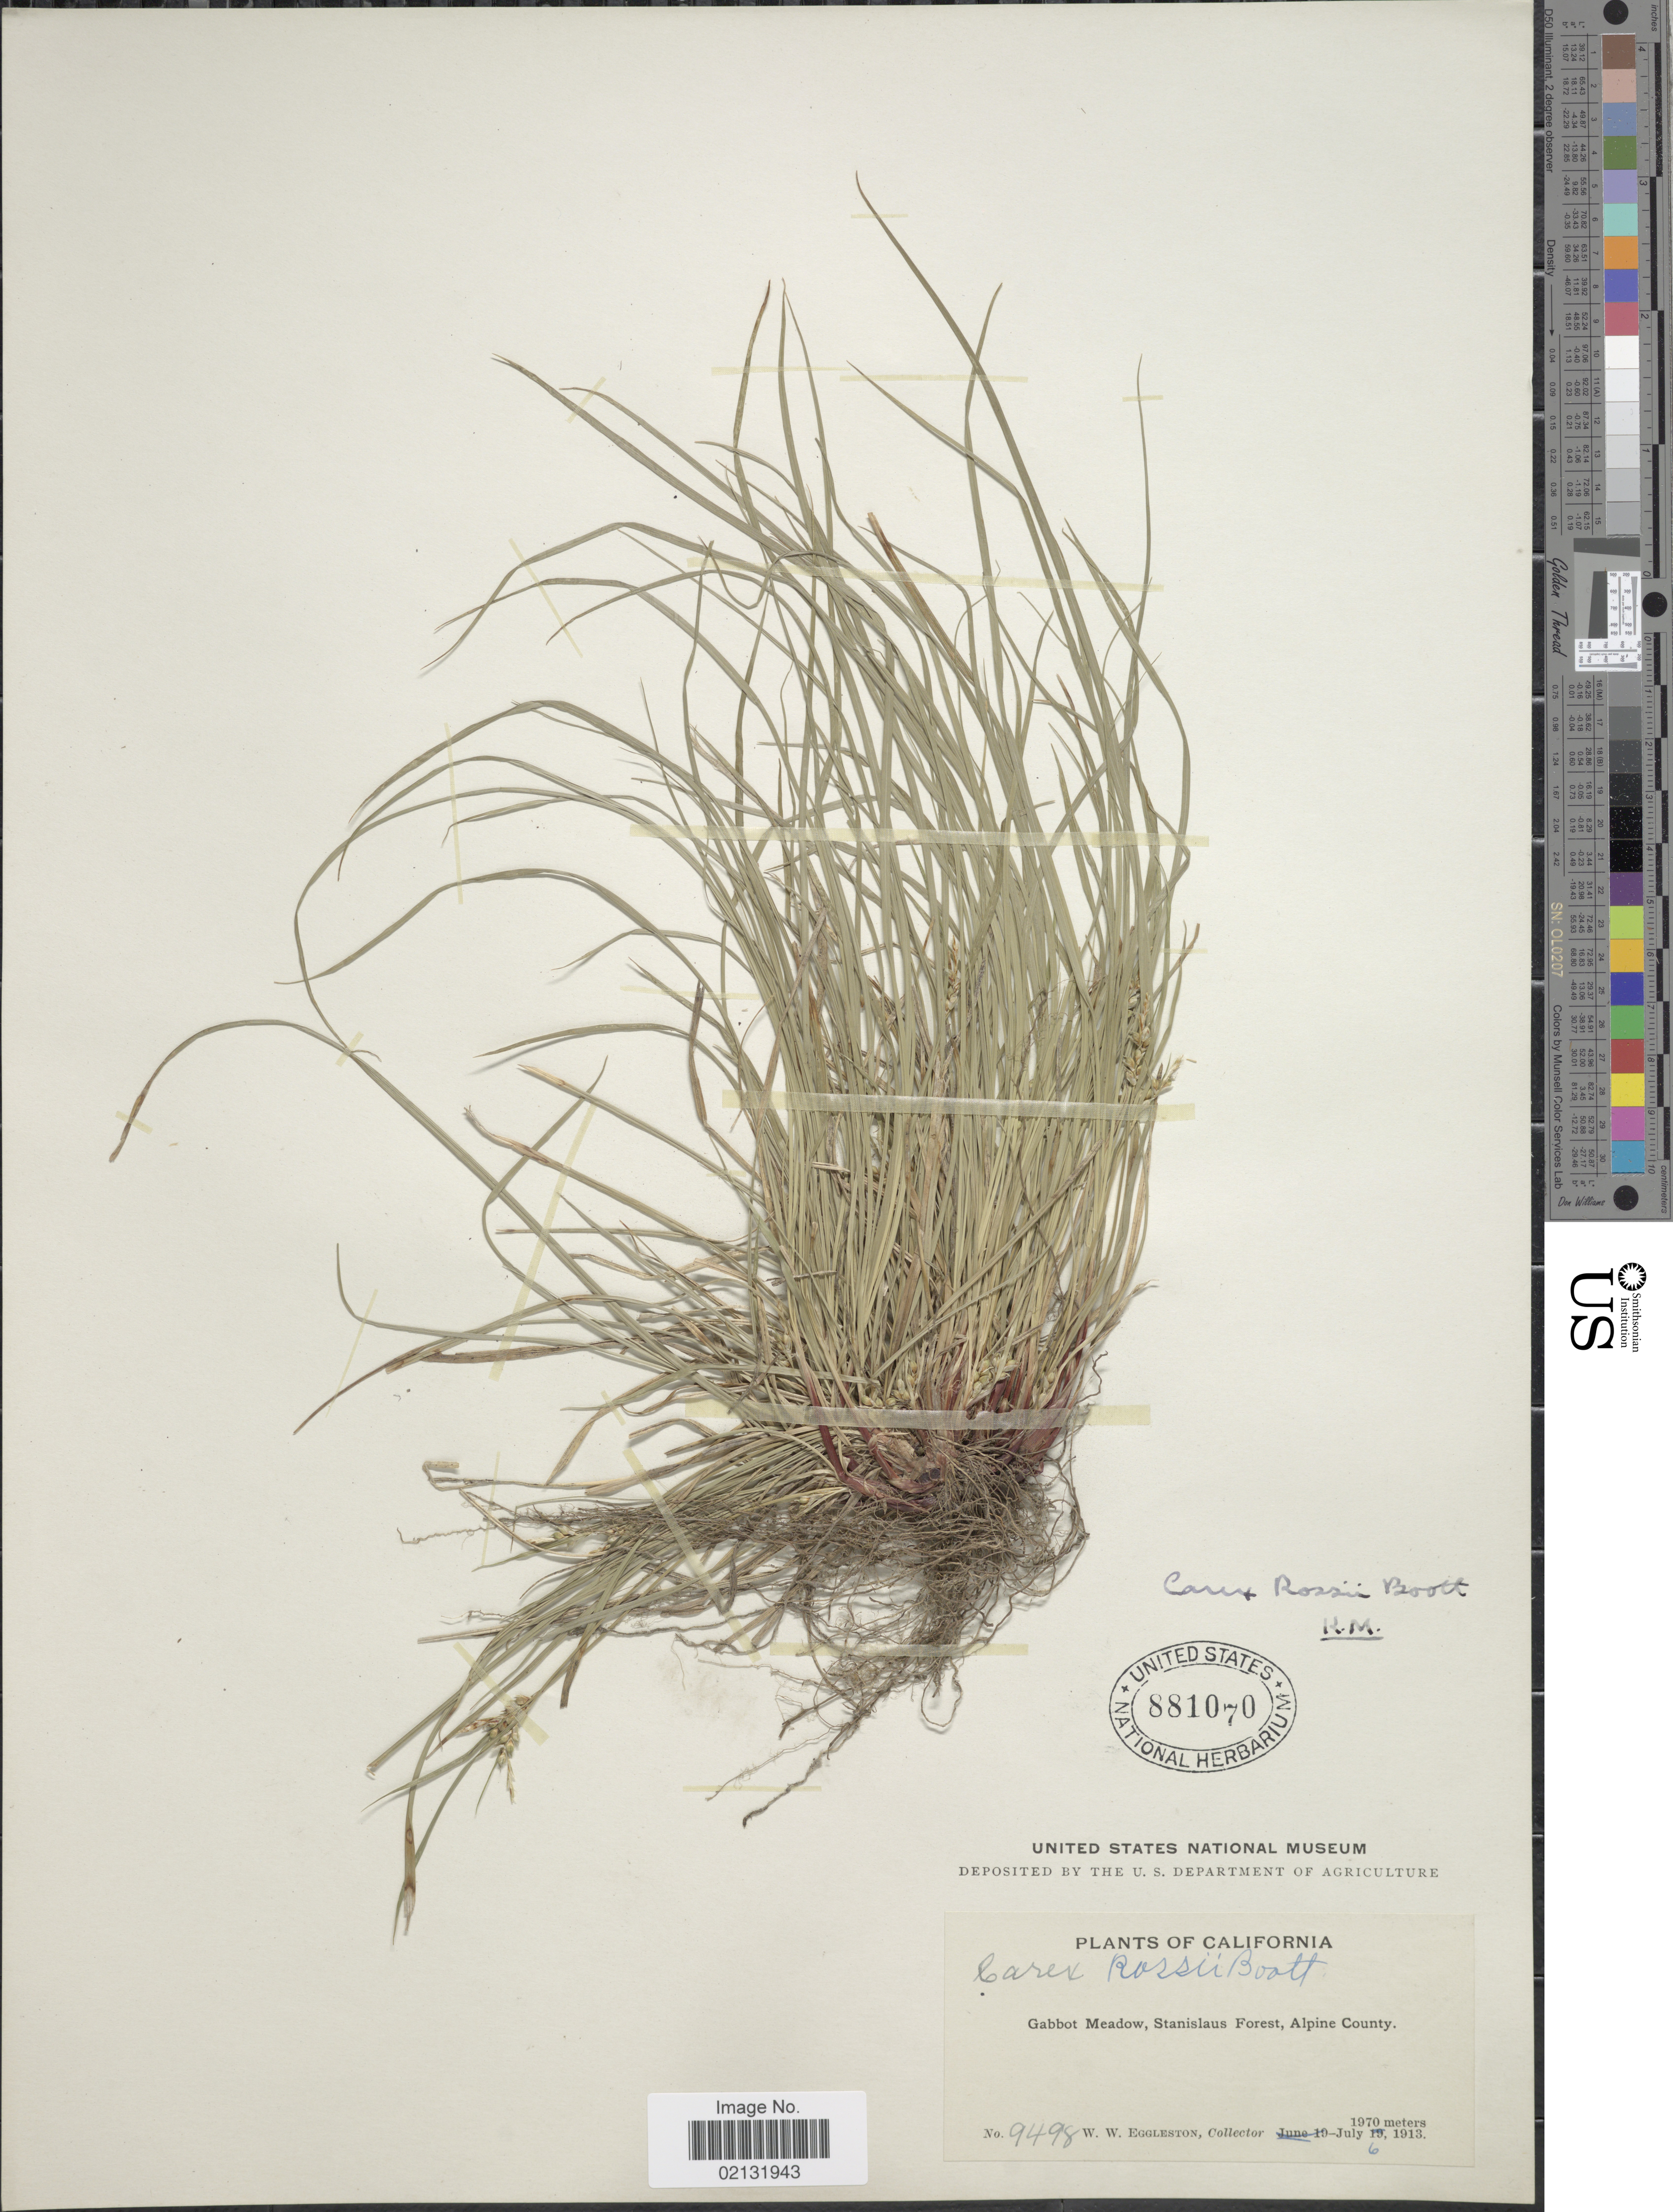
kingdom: Plantae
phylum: Tracheophyta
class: Liliopsida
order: Poales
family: Cyperaceae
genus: Carex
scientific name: Carex rossii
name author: Boott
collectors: W. W. Eggleston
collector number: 9498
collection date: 1913-07-06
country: United States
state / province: California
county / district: Alpine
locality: Gabbot Meadow, Stanislaus Forest, Alpine County.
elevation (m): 1970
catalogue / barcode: US 881070